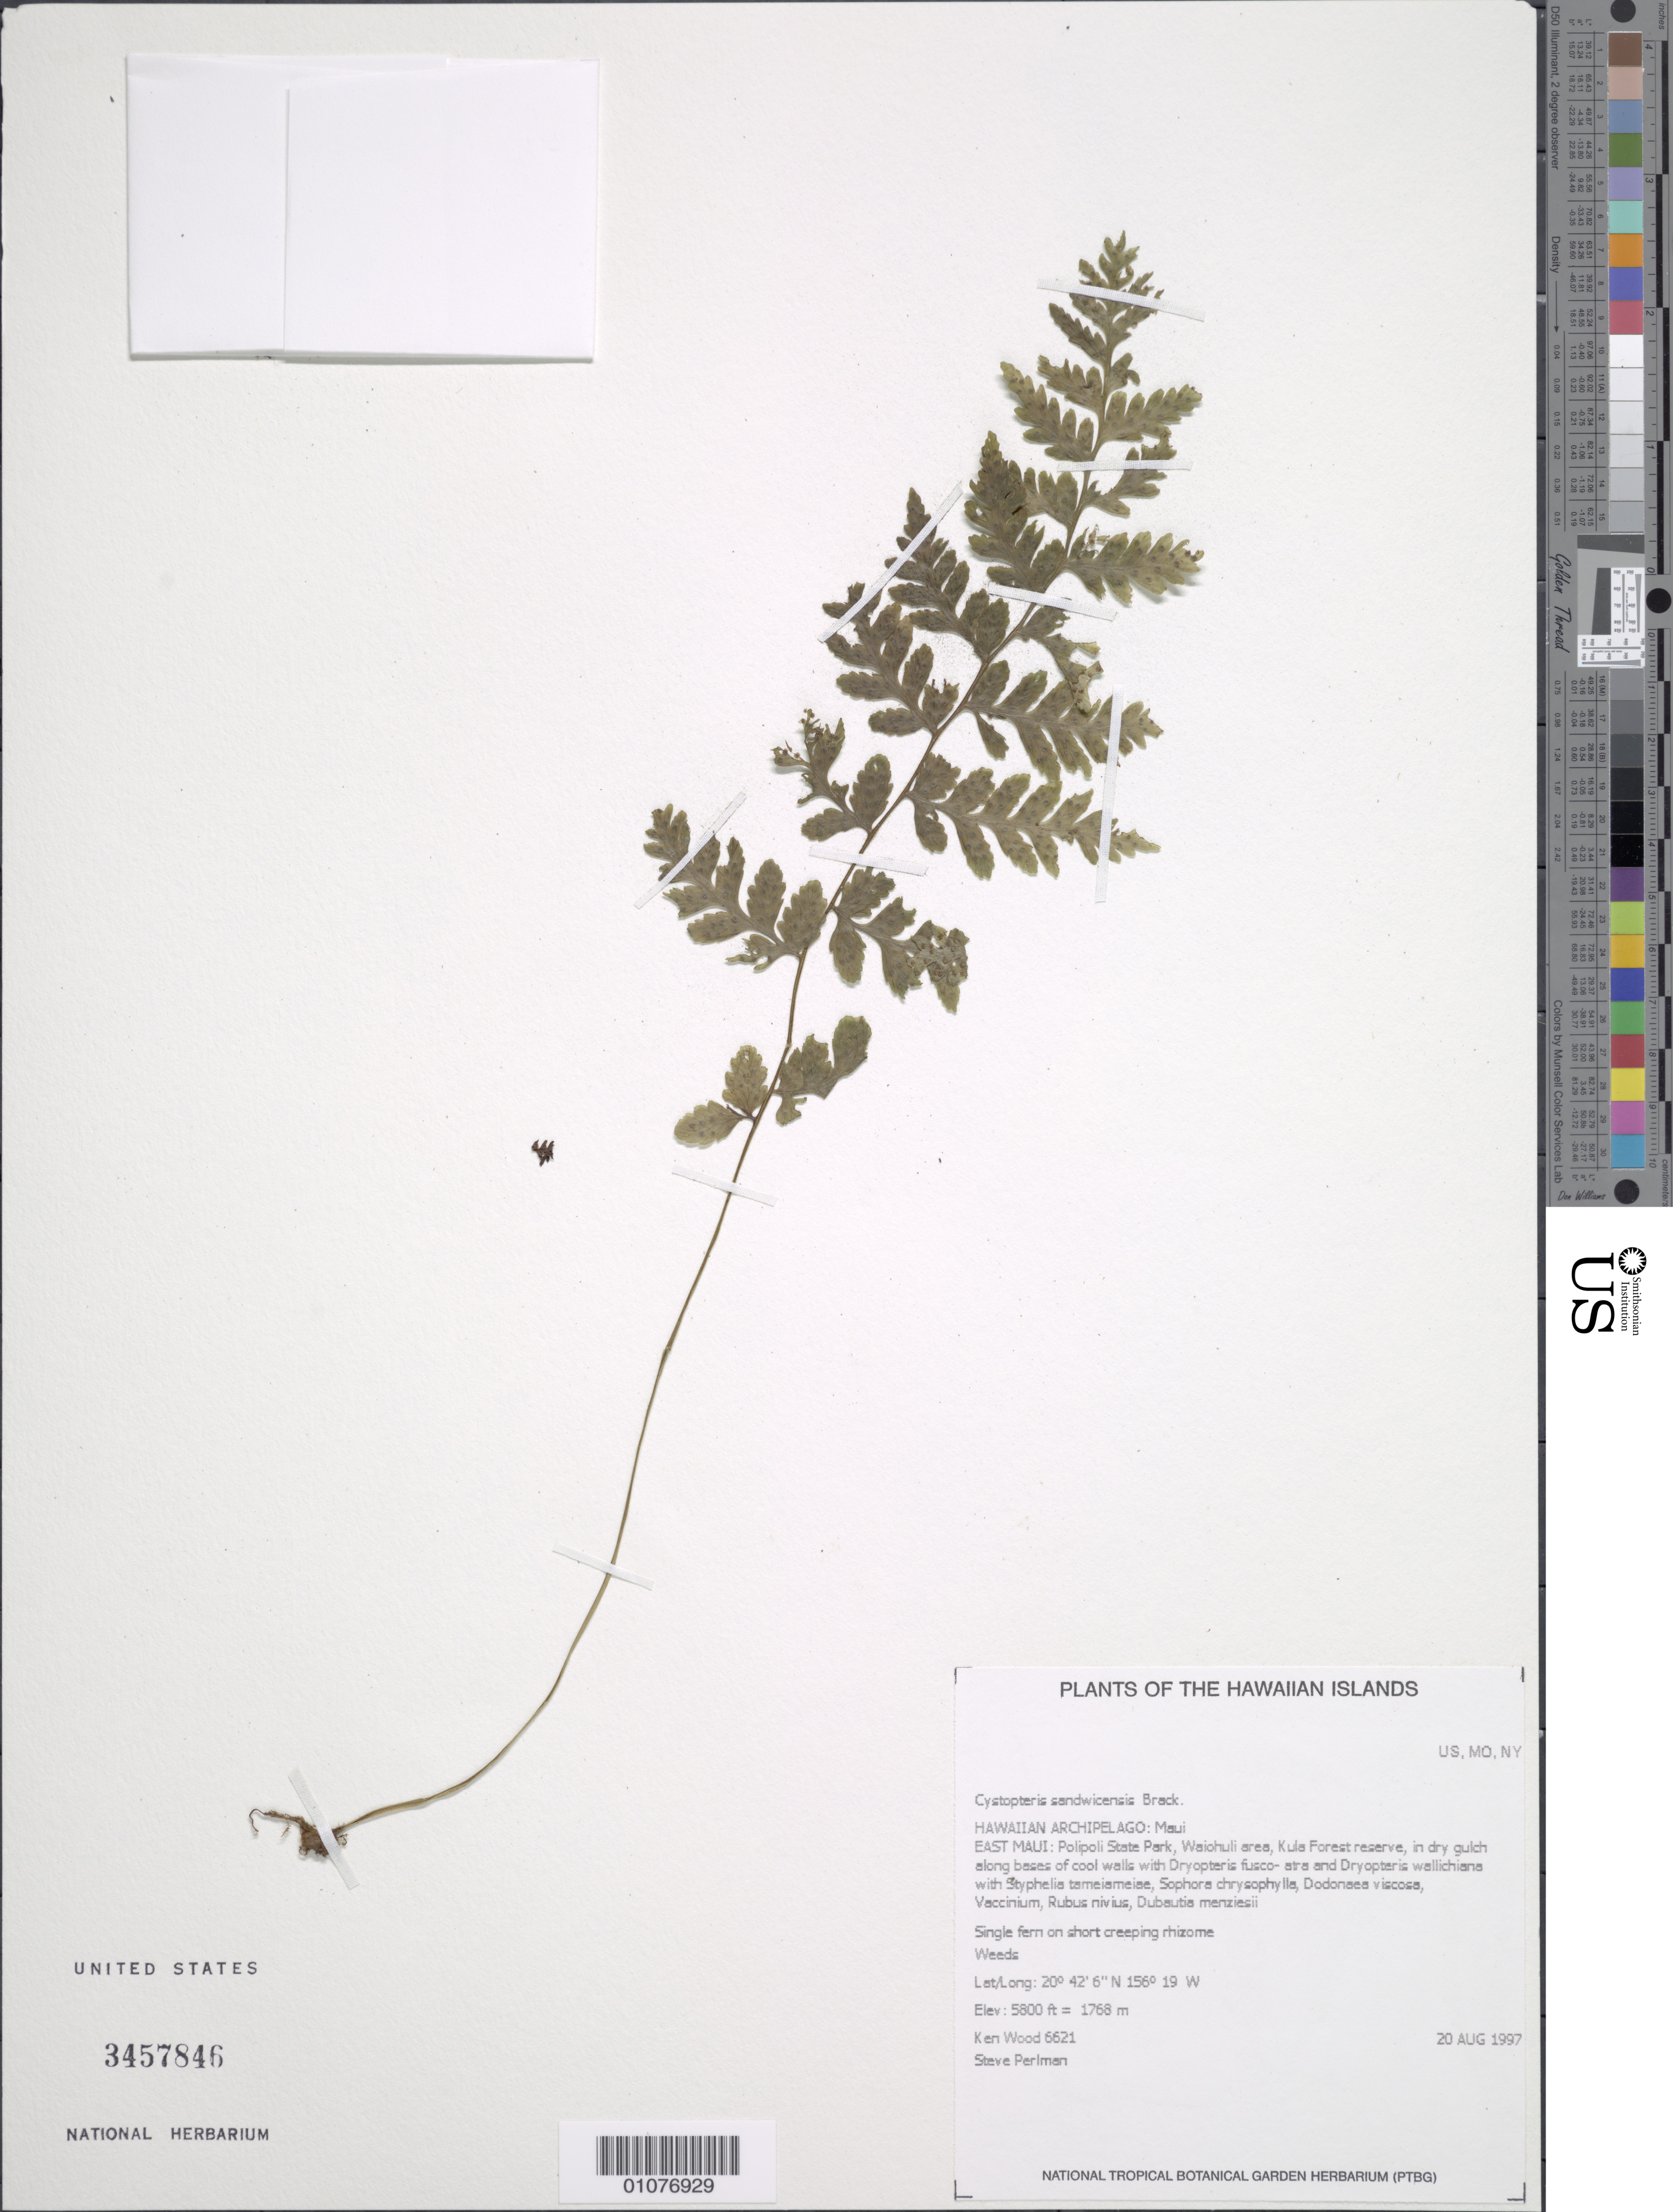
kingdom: Plantae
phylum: Tracheophyta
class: Polypodiopsida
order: Polypodiales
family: Cystopteridaceae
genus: Cystopteris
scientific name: Cystopteris sandwicensis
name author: Brack.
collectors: K. R. Wood & S. P. Perlman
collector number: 6621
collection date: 1997-08-20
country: United States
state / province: Hawaii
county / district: Maui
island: Maui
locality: E Maui, Polipoli State Park, Waiohuli area, Kula Forest Reserve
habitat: Single fern on short creeping rhizome, in dry gulch along ba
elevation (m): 1768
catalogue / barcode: US 3457846